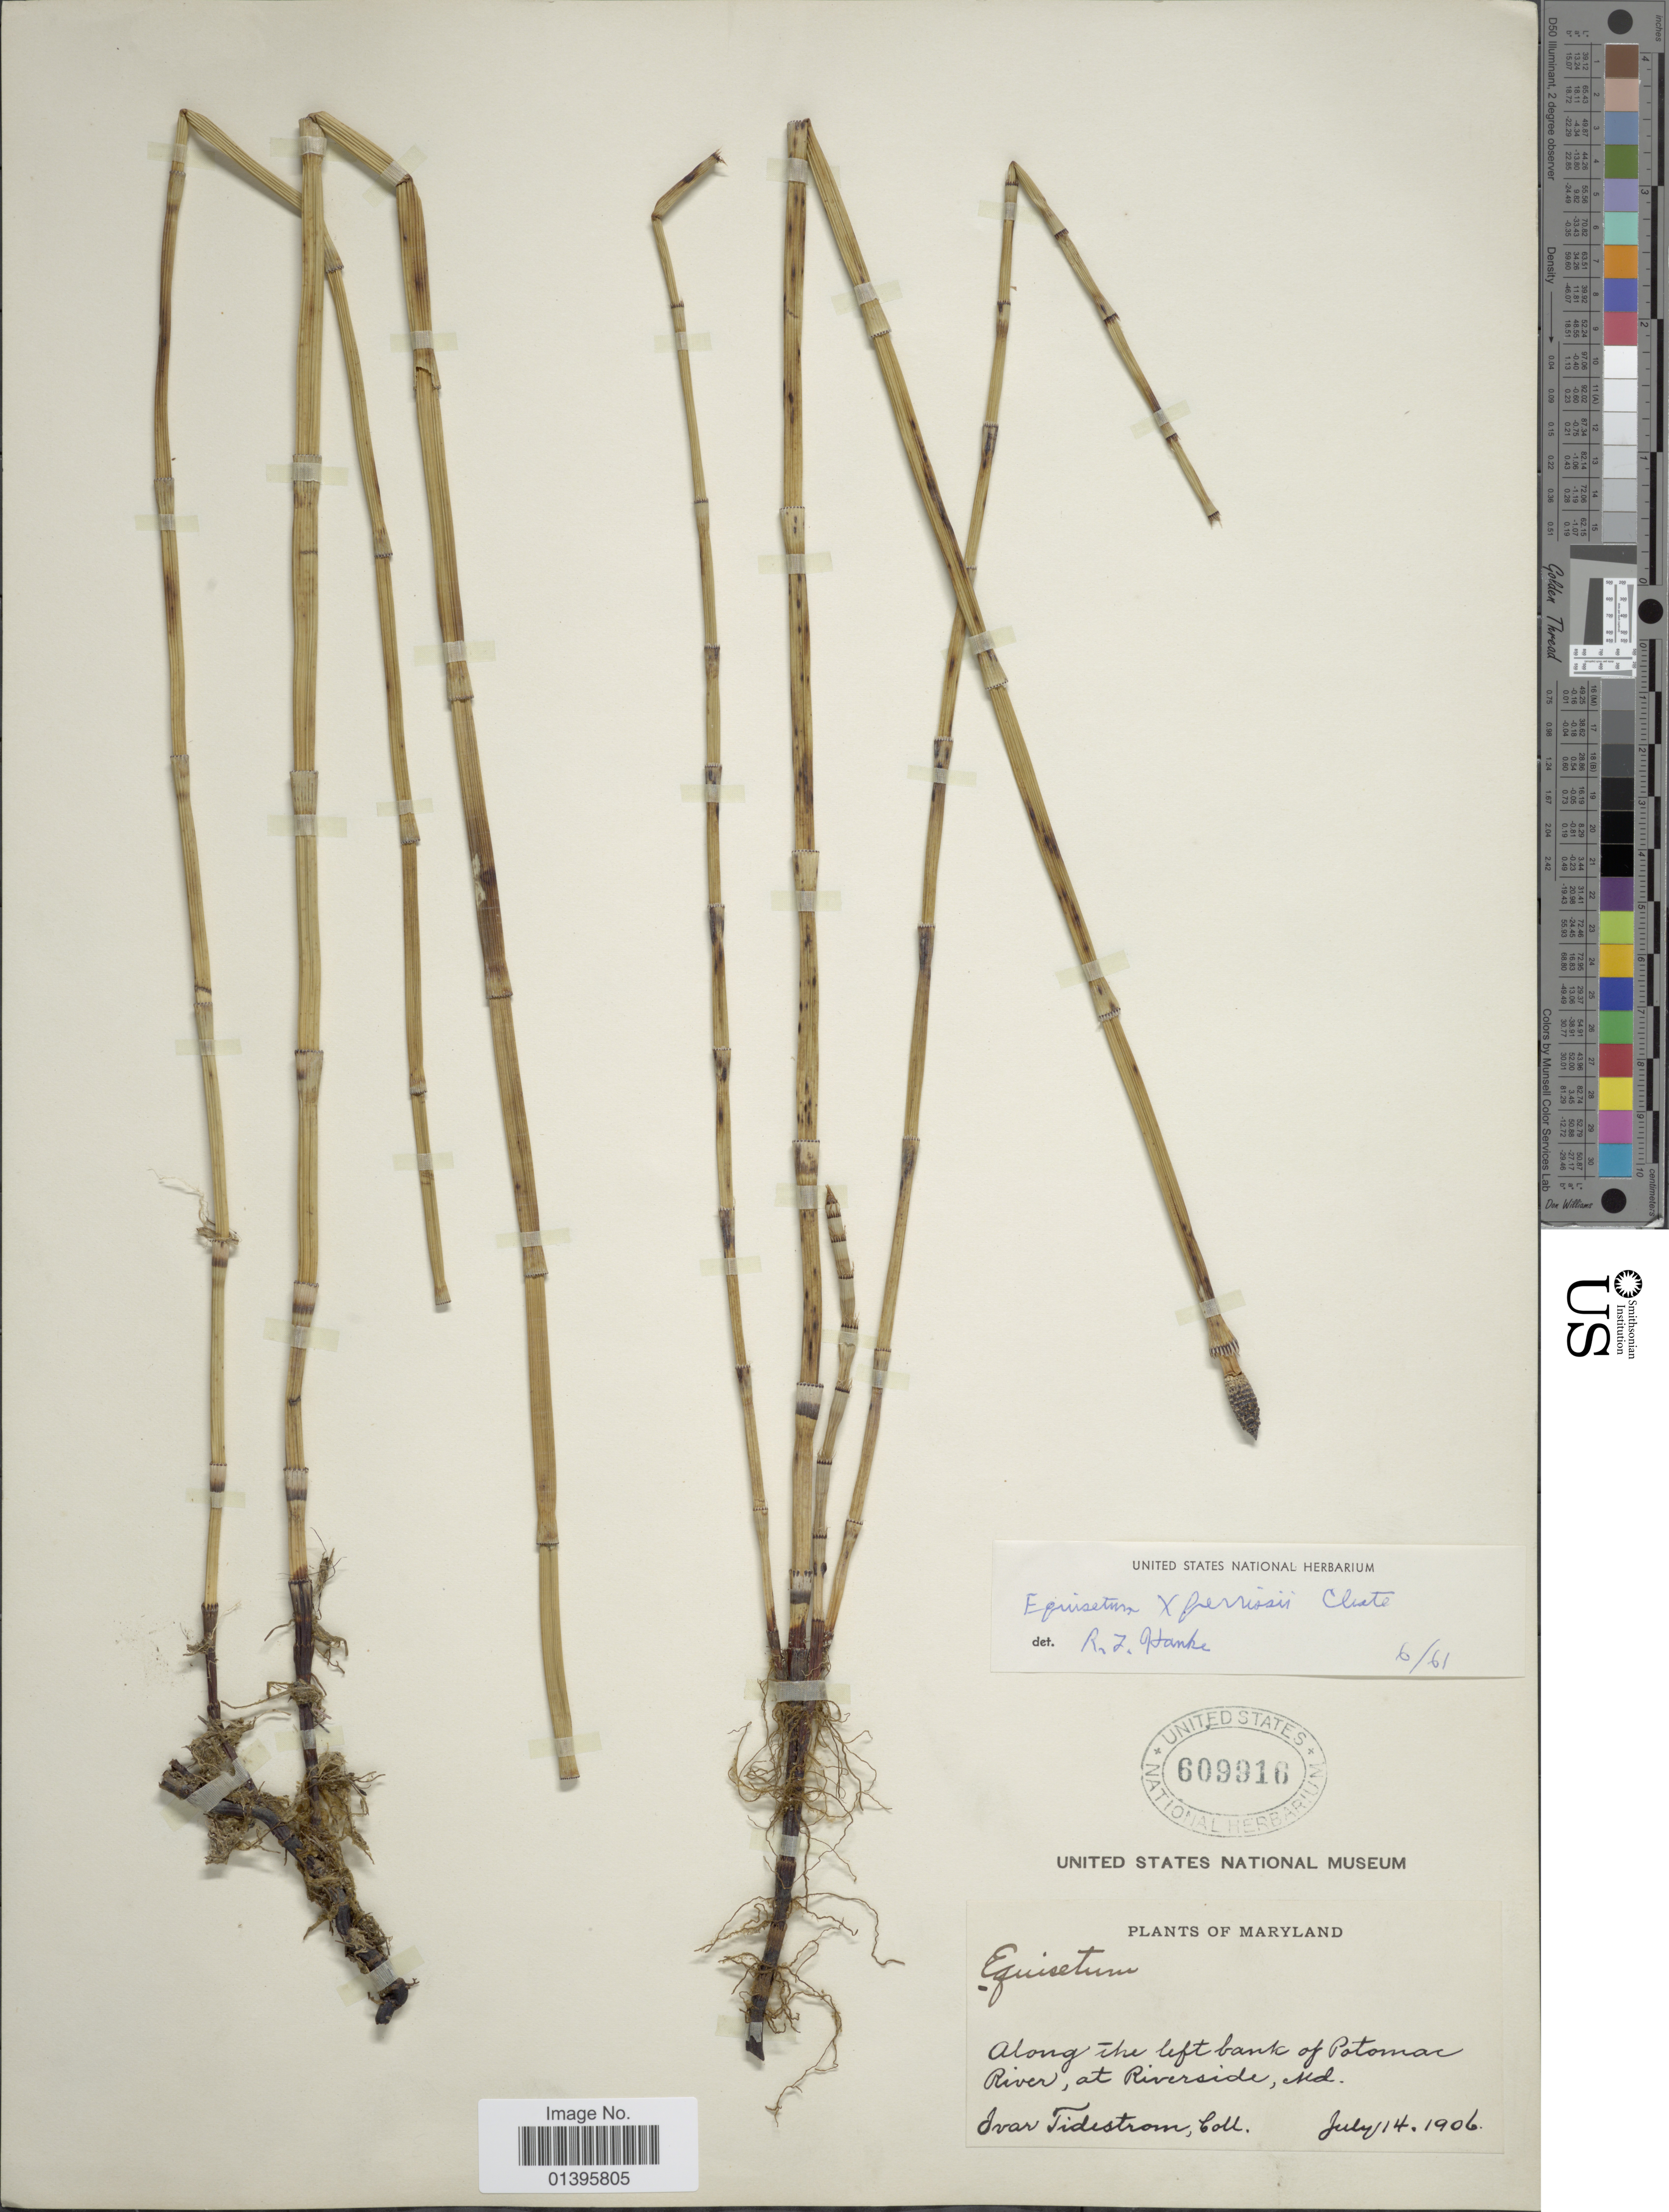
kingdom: Plantae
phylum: Tracheophyta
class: Polypodiopsida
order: Equisetales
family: Equisetaceae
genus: Equisetum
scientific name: Equisetum x ferrissii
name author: Clute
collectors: I. F. Tidestrom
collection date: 1906-07-14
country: United States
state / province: Maryland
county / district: Harford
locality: Along the left bank of Potomac River, at Riverside, Md.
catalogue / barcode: US 609916